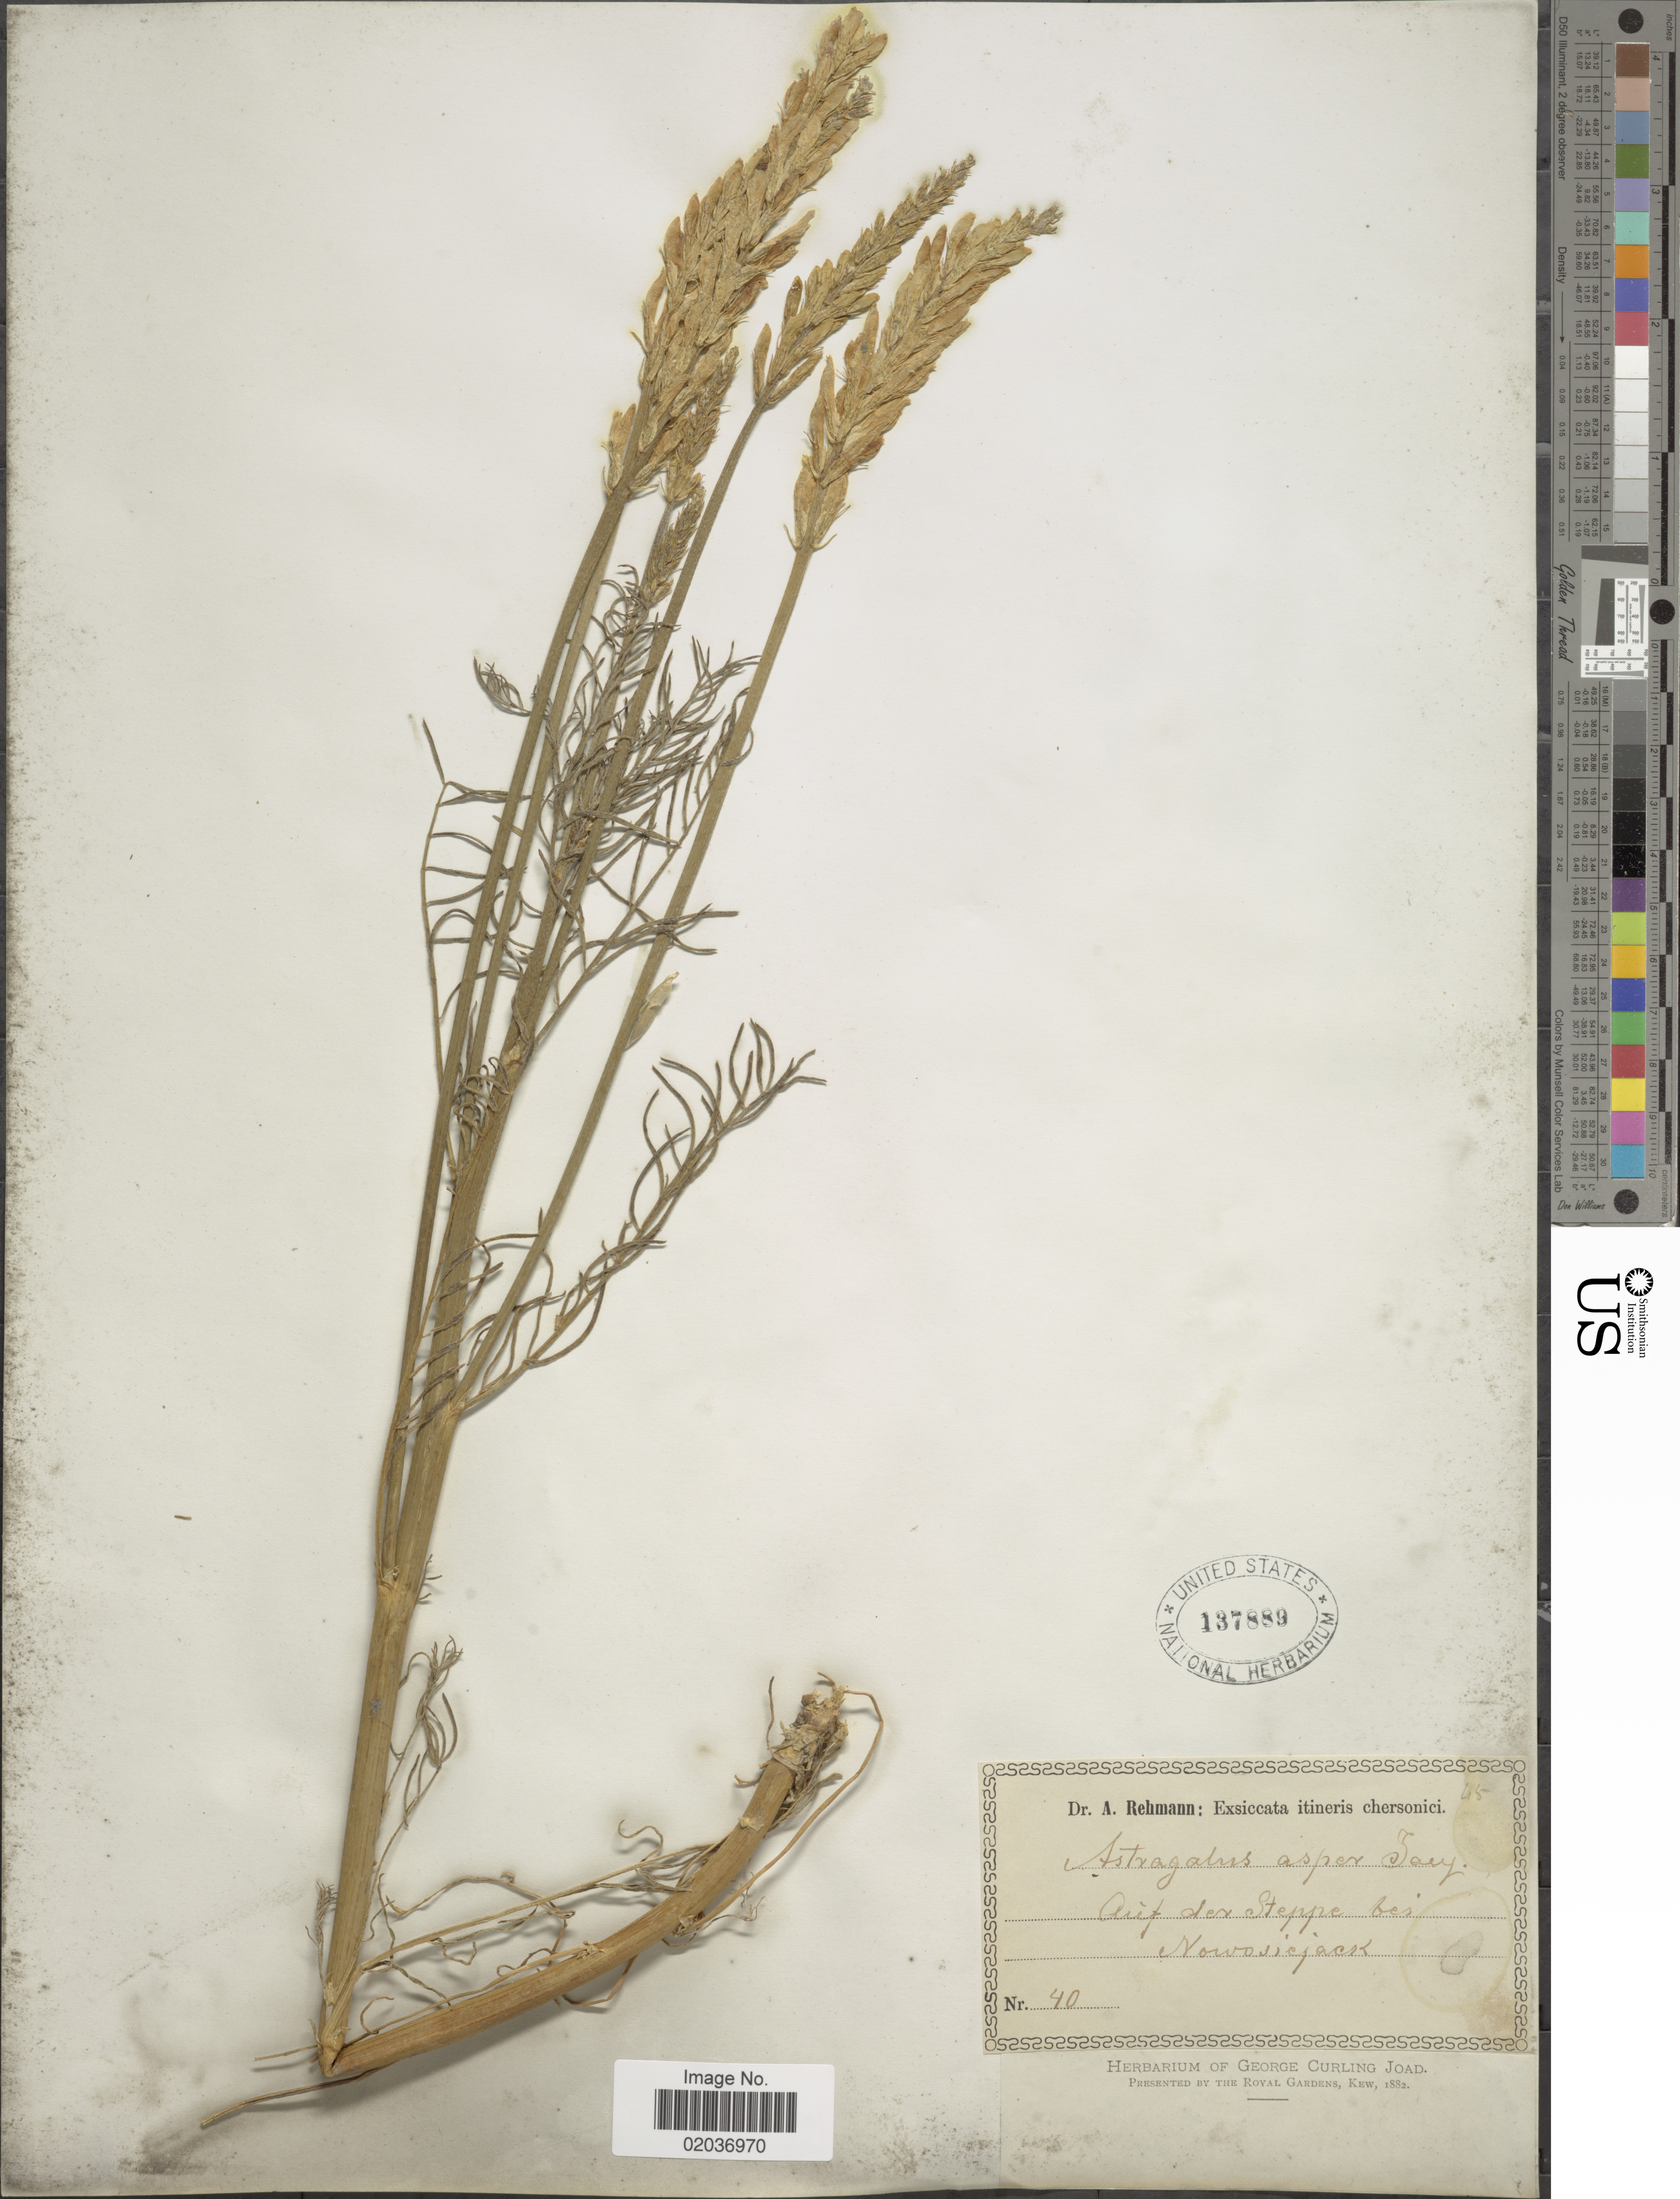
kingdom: Plantae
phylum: Tracheophyta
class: Magnoliopsida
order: Fabales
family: Fabaceae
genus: Astragalus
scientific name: Astragalus asper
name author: Jacq.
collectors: A. Rehmann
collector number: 40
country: Ukraine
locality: Itineris chersonici. Auf der Steppe bei Nowosicjack.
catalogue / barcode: US 137889